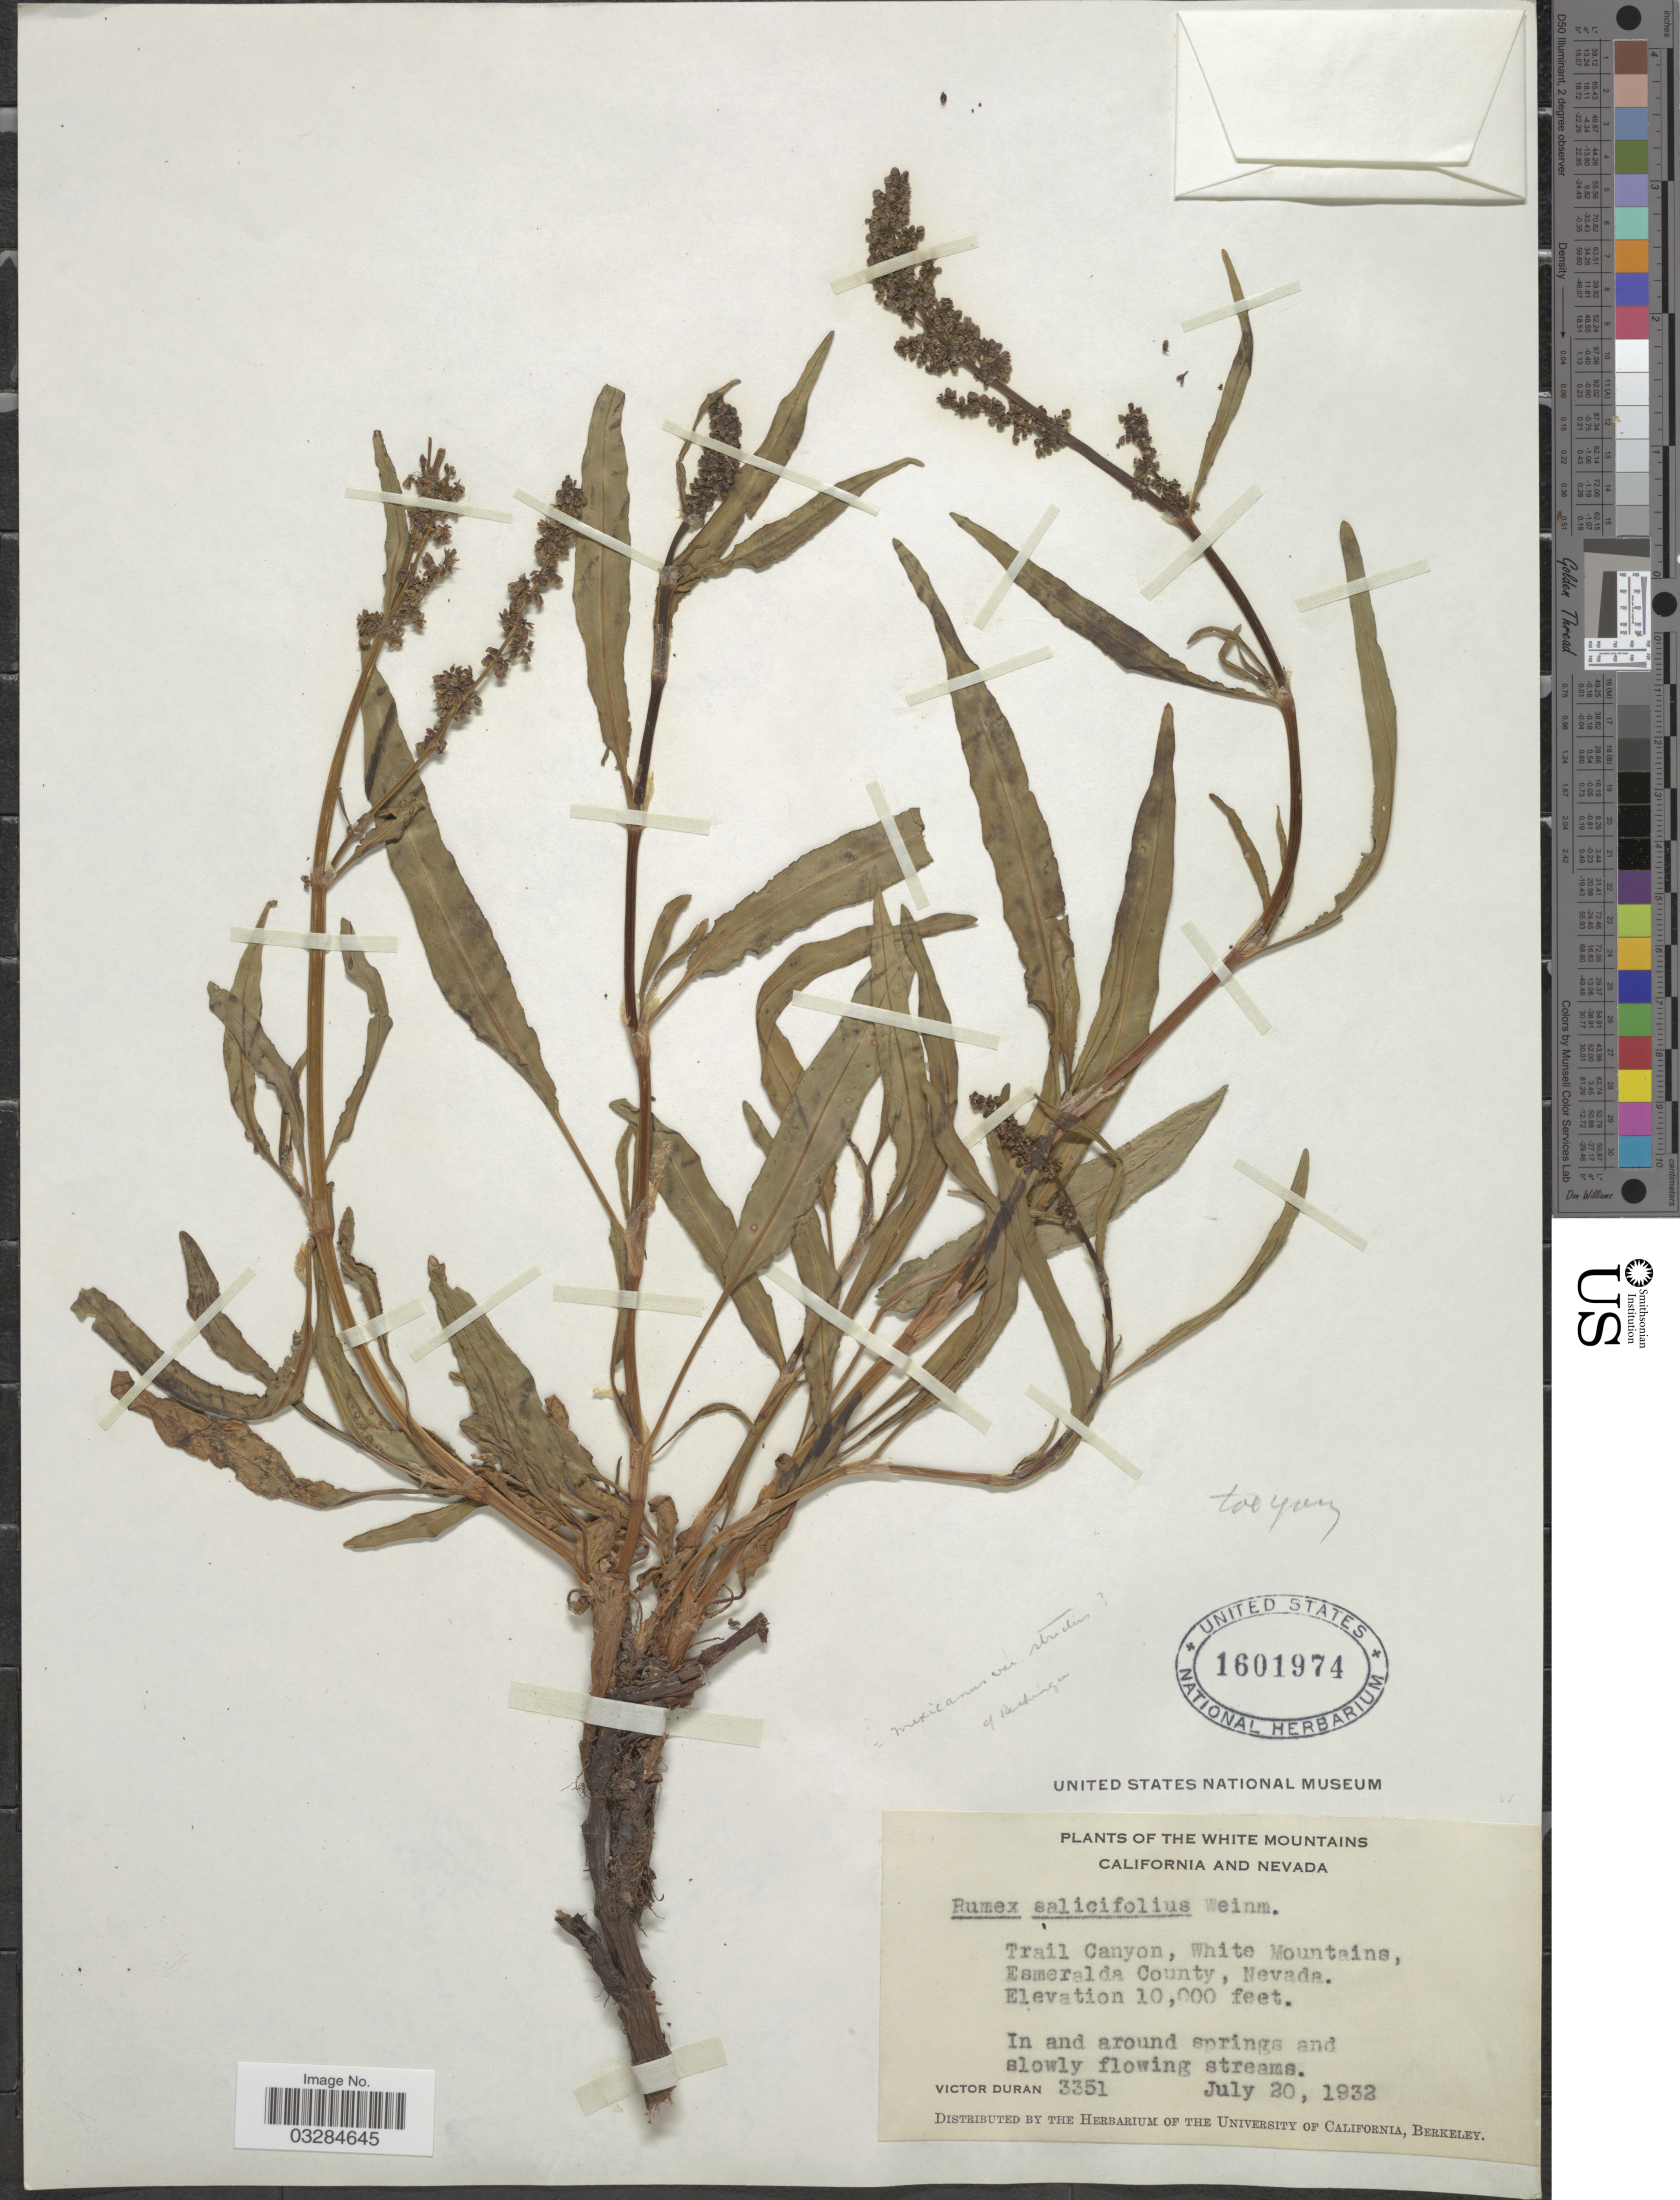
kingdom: Plantae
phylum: Tracheophyta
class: Magnoliopsida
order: Caryophyllales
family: Polygonaceae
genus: Rumex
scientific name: Rumex salicifolius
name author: Weinm.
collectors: V. Duran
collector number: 3351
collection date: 1932-07-20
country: United States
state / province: Nevada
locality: Trail Canyon, White Mountains, Esmeralda County.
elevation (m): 3048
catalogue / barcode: US 1601974